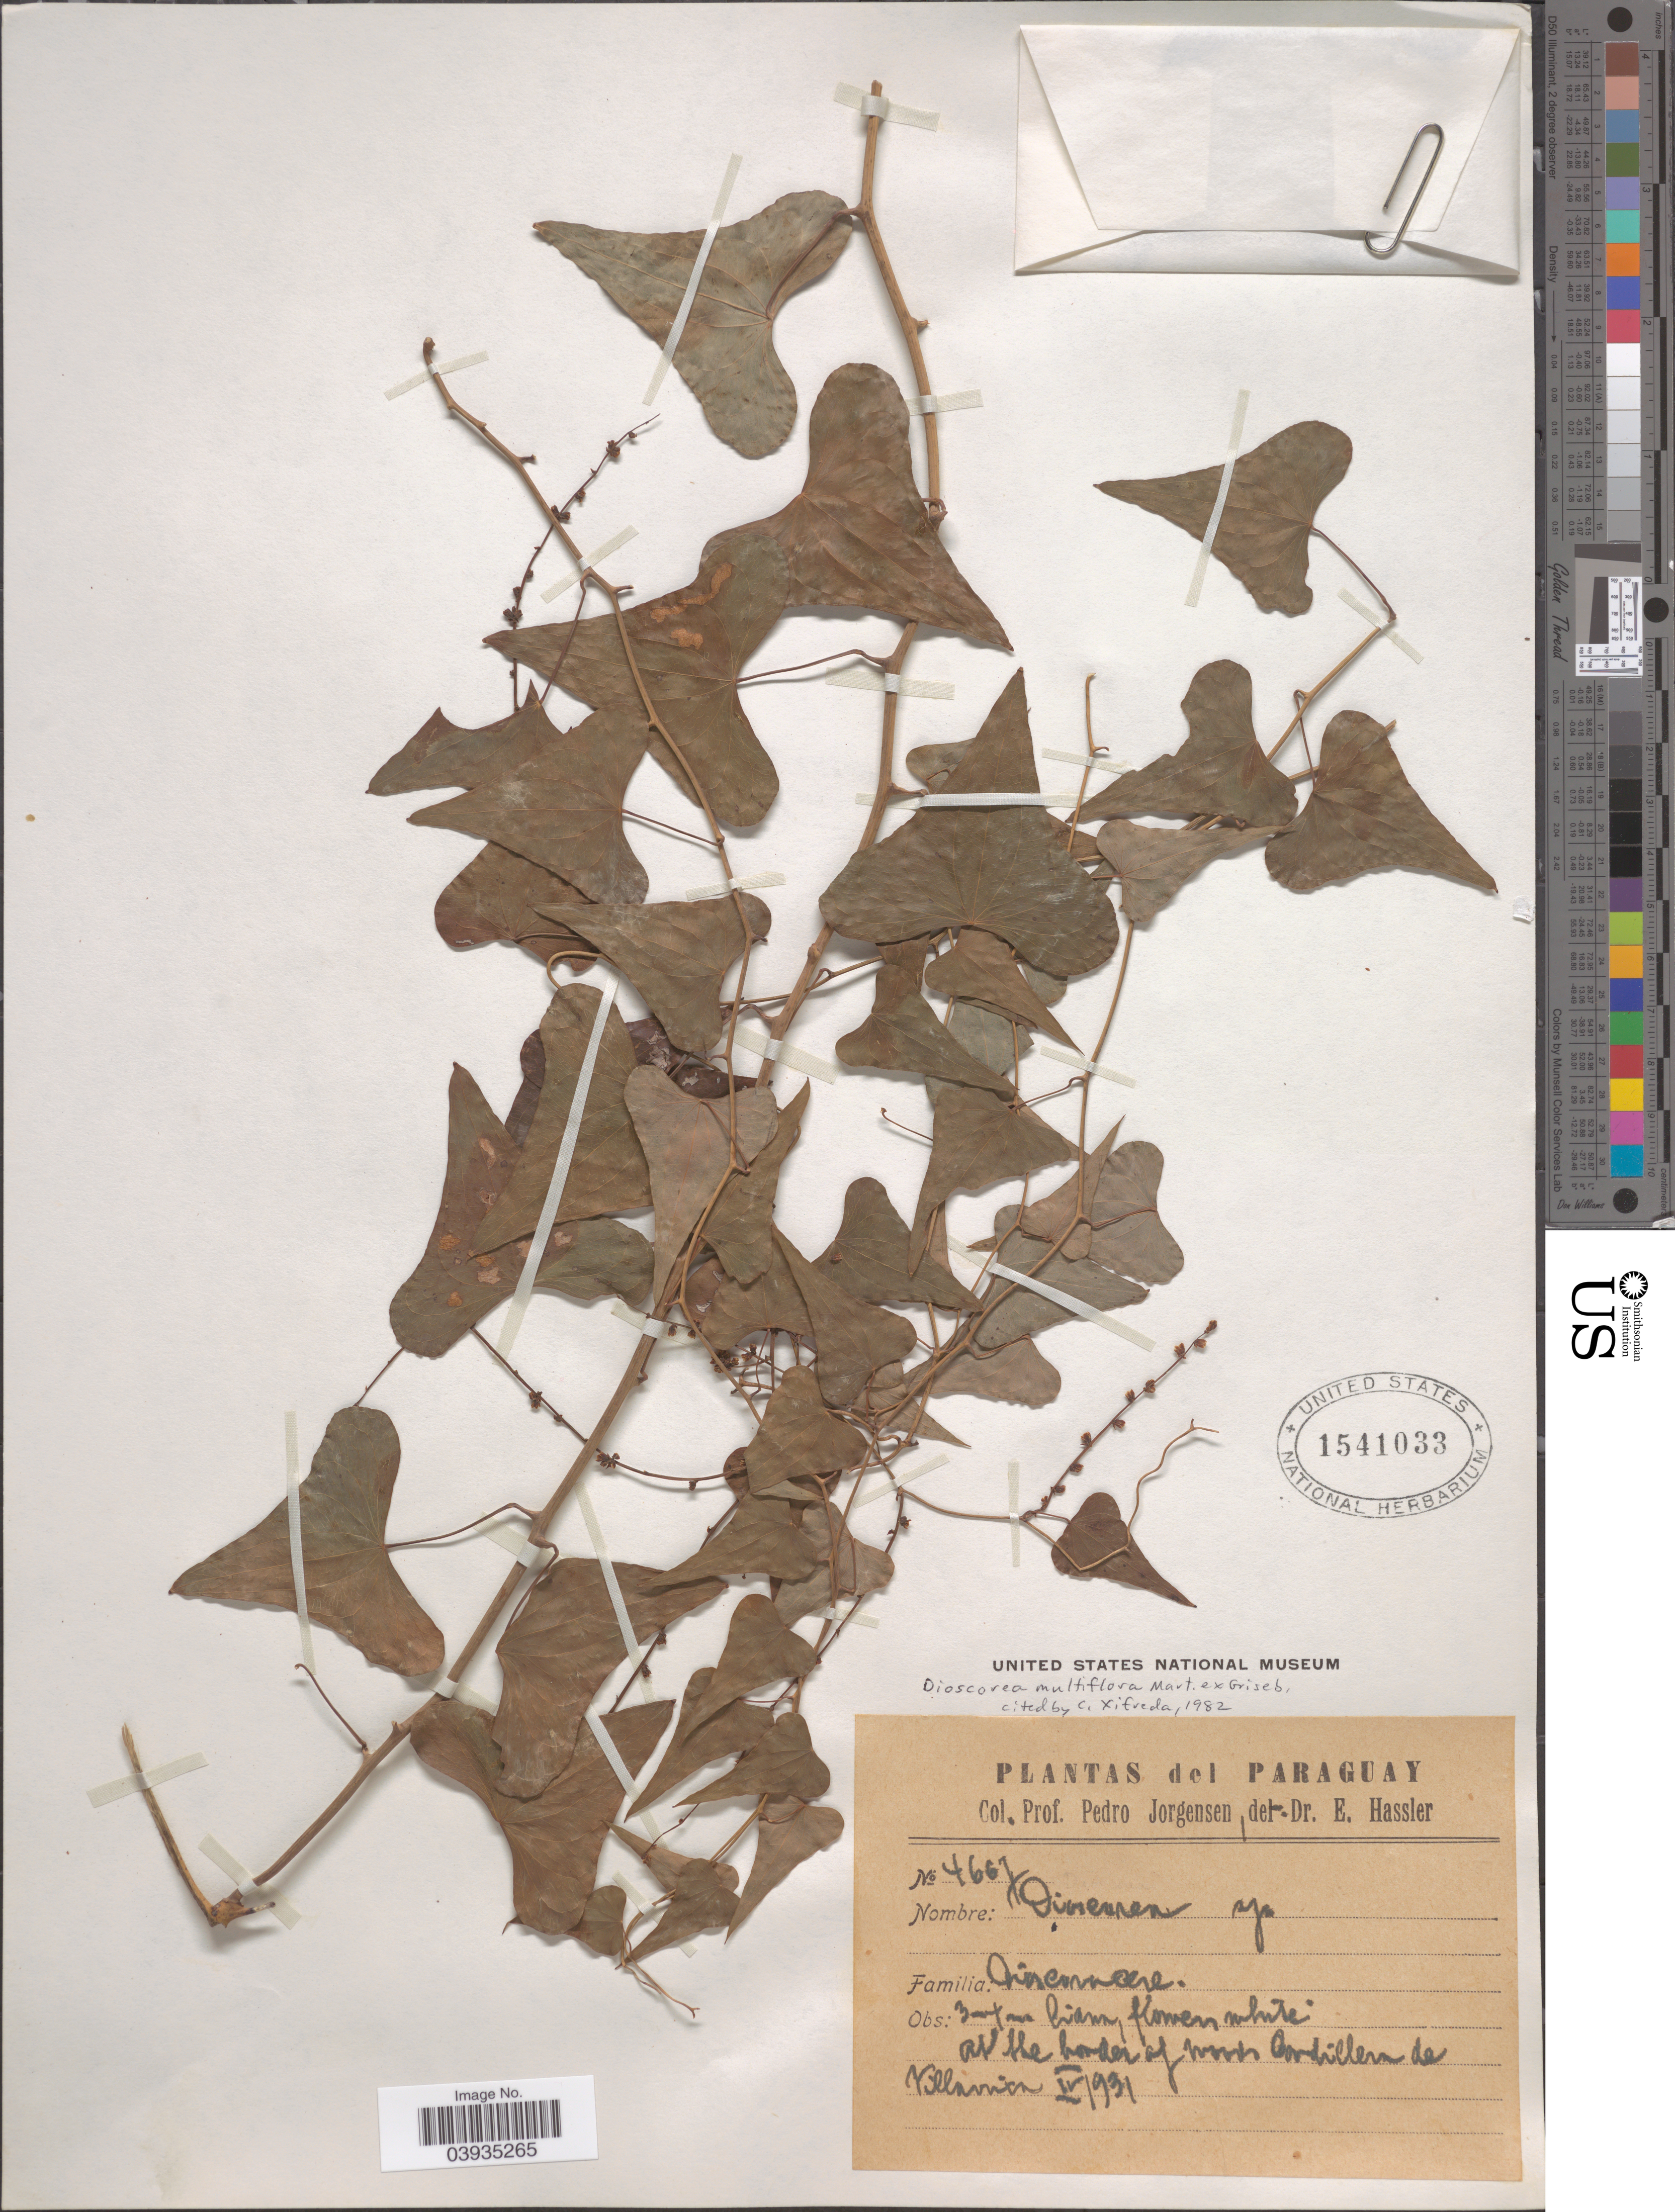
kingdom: Plantae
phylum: Tracheophyta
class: Liliopsida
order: Dioscoreales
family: Dioscoreaceae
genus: Dioscorea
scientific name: Dioscorea multiflora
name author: Mart. ex Griseb.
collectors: P. Jörgensen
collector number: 4667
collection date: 1931-04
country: Paraguay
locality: At the border of woods Cordillera de Villarrica.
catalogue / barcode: US 1541033